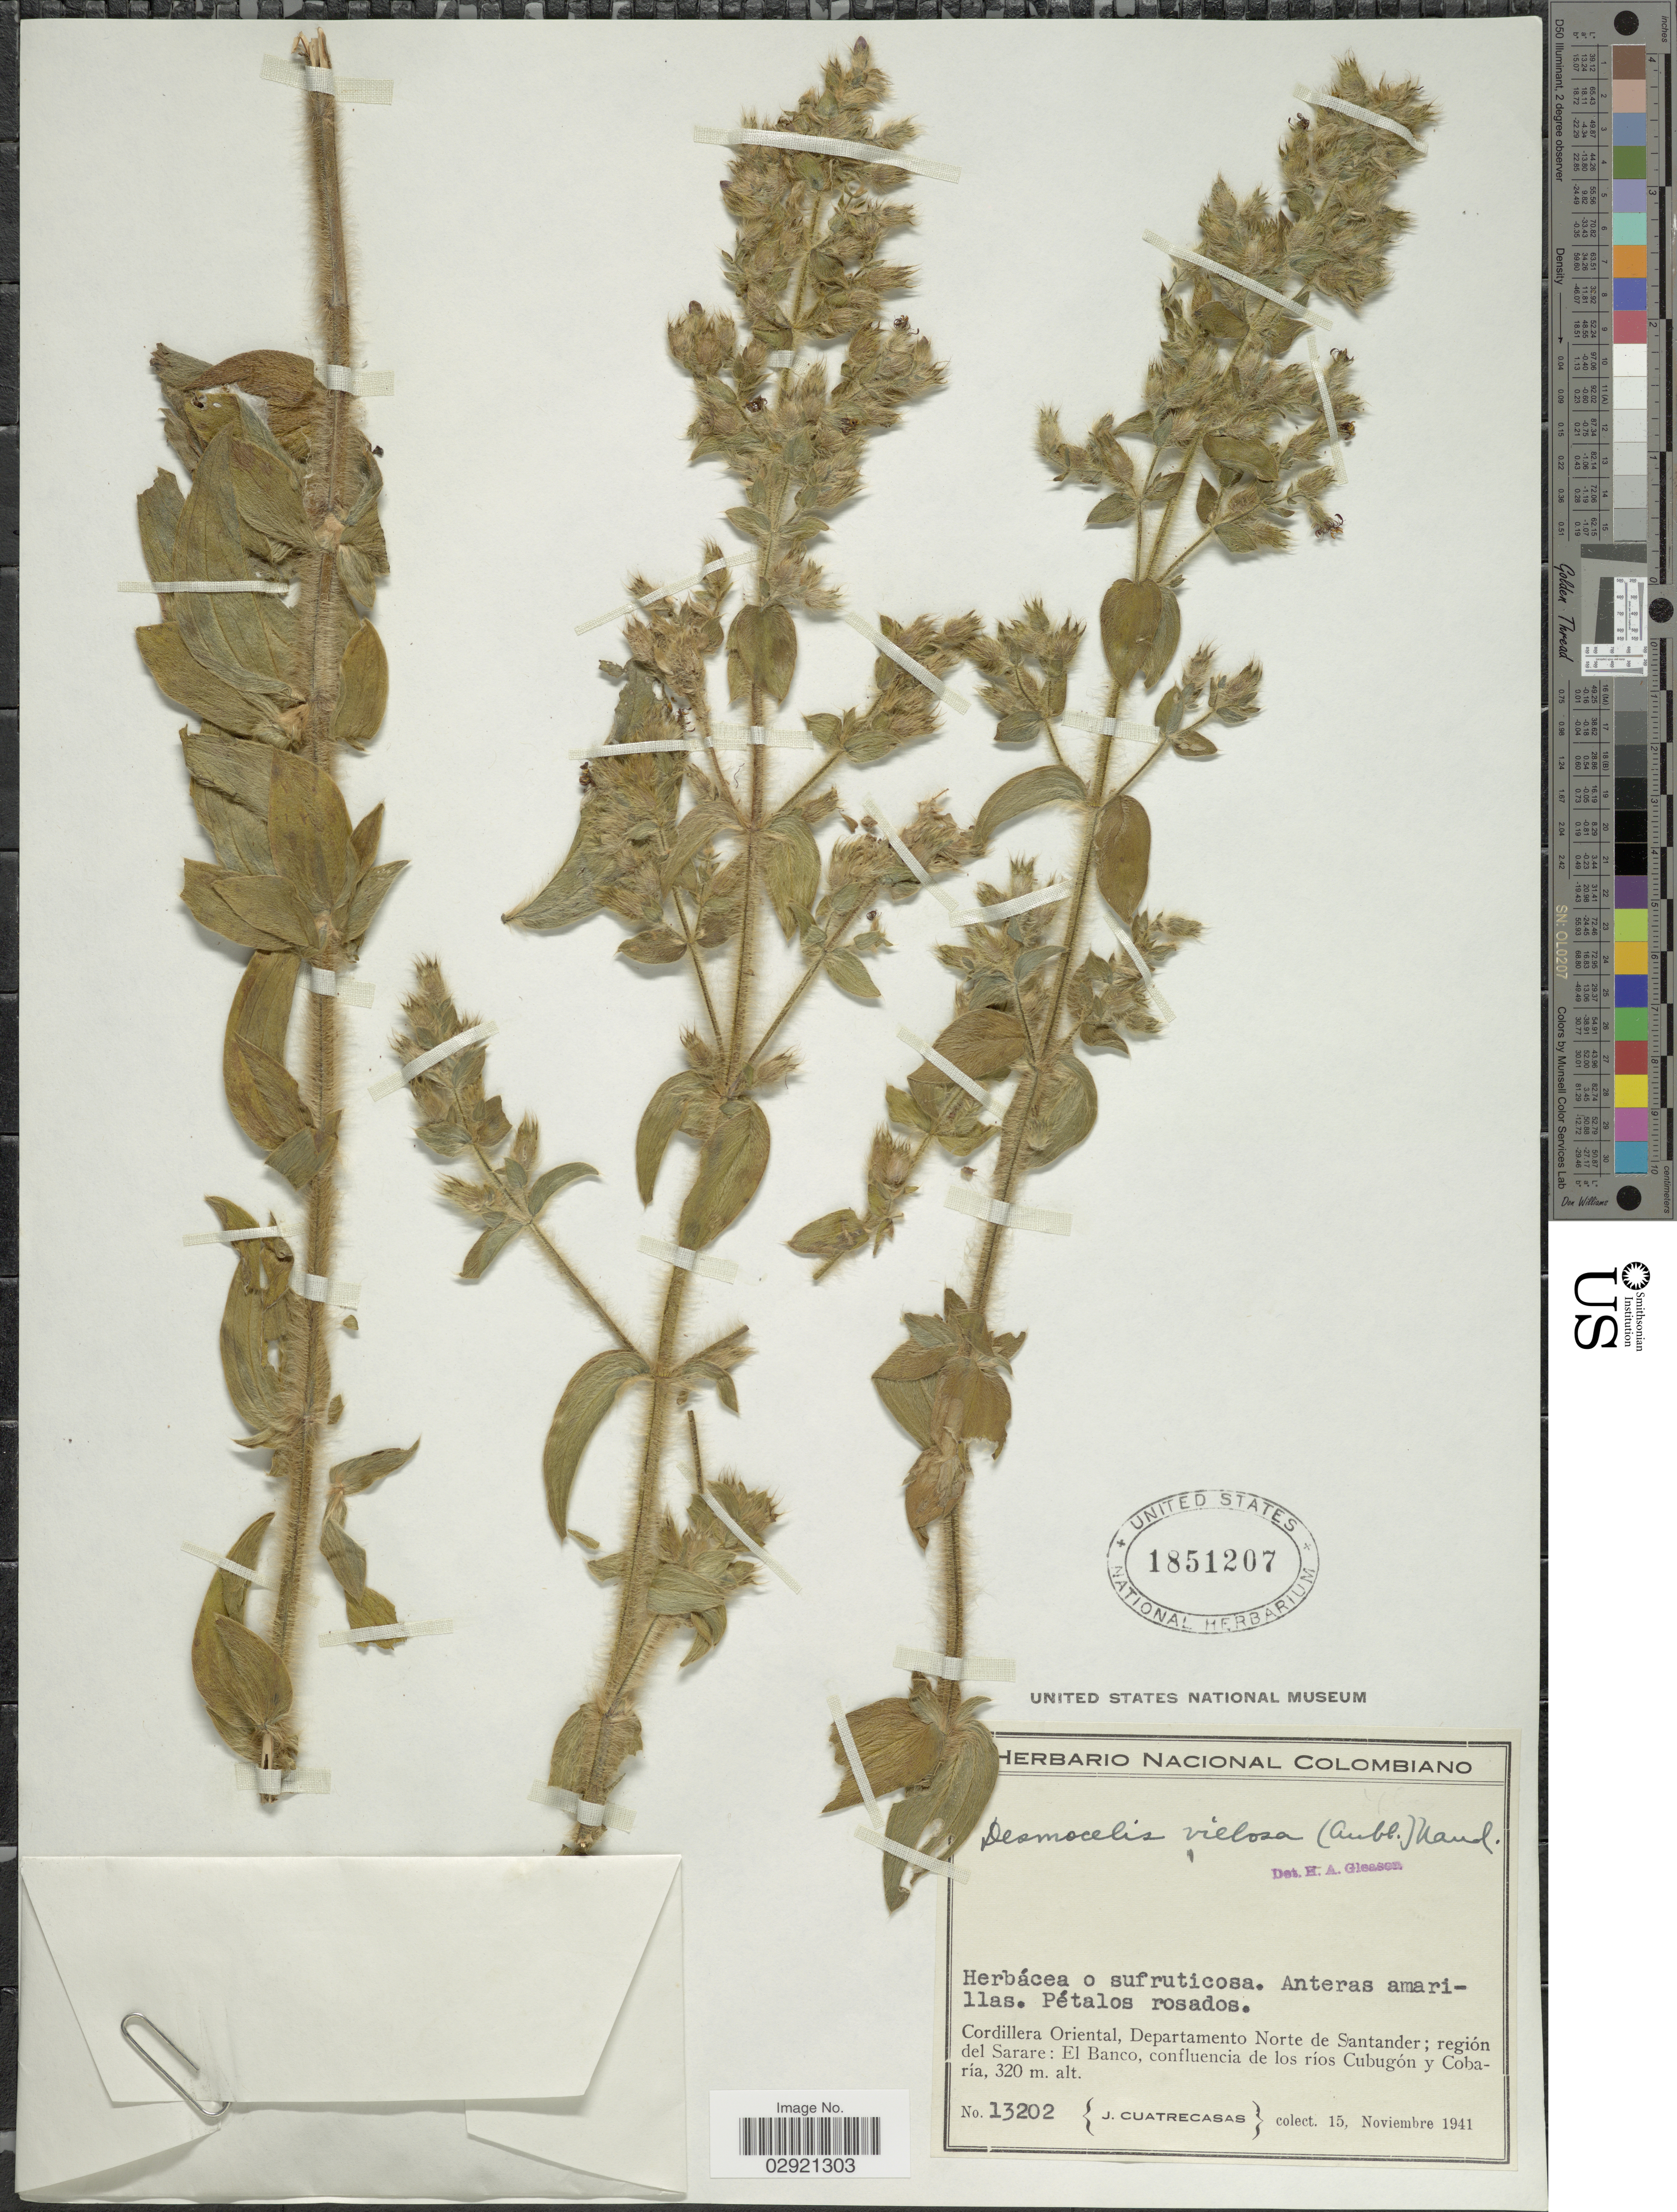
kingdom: Plantae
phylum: Tracheophyta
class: Magnoliopsida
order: Myrtales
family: Melastomataceae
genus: Desmoscelis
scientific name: Desmoscelis villosa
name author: (Aubl.) Naudin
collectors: J. Cuatrecasas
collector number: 13202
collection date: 1941-11-15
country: Colombia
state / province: Norte de Santander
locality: Cordillera Oriental, Departamento Norte de Santander; región del Sarare: El Banco, confluencia de los ríos Cubugón y Cobaría.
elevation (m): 320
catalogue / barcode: US 1851207